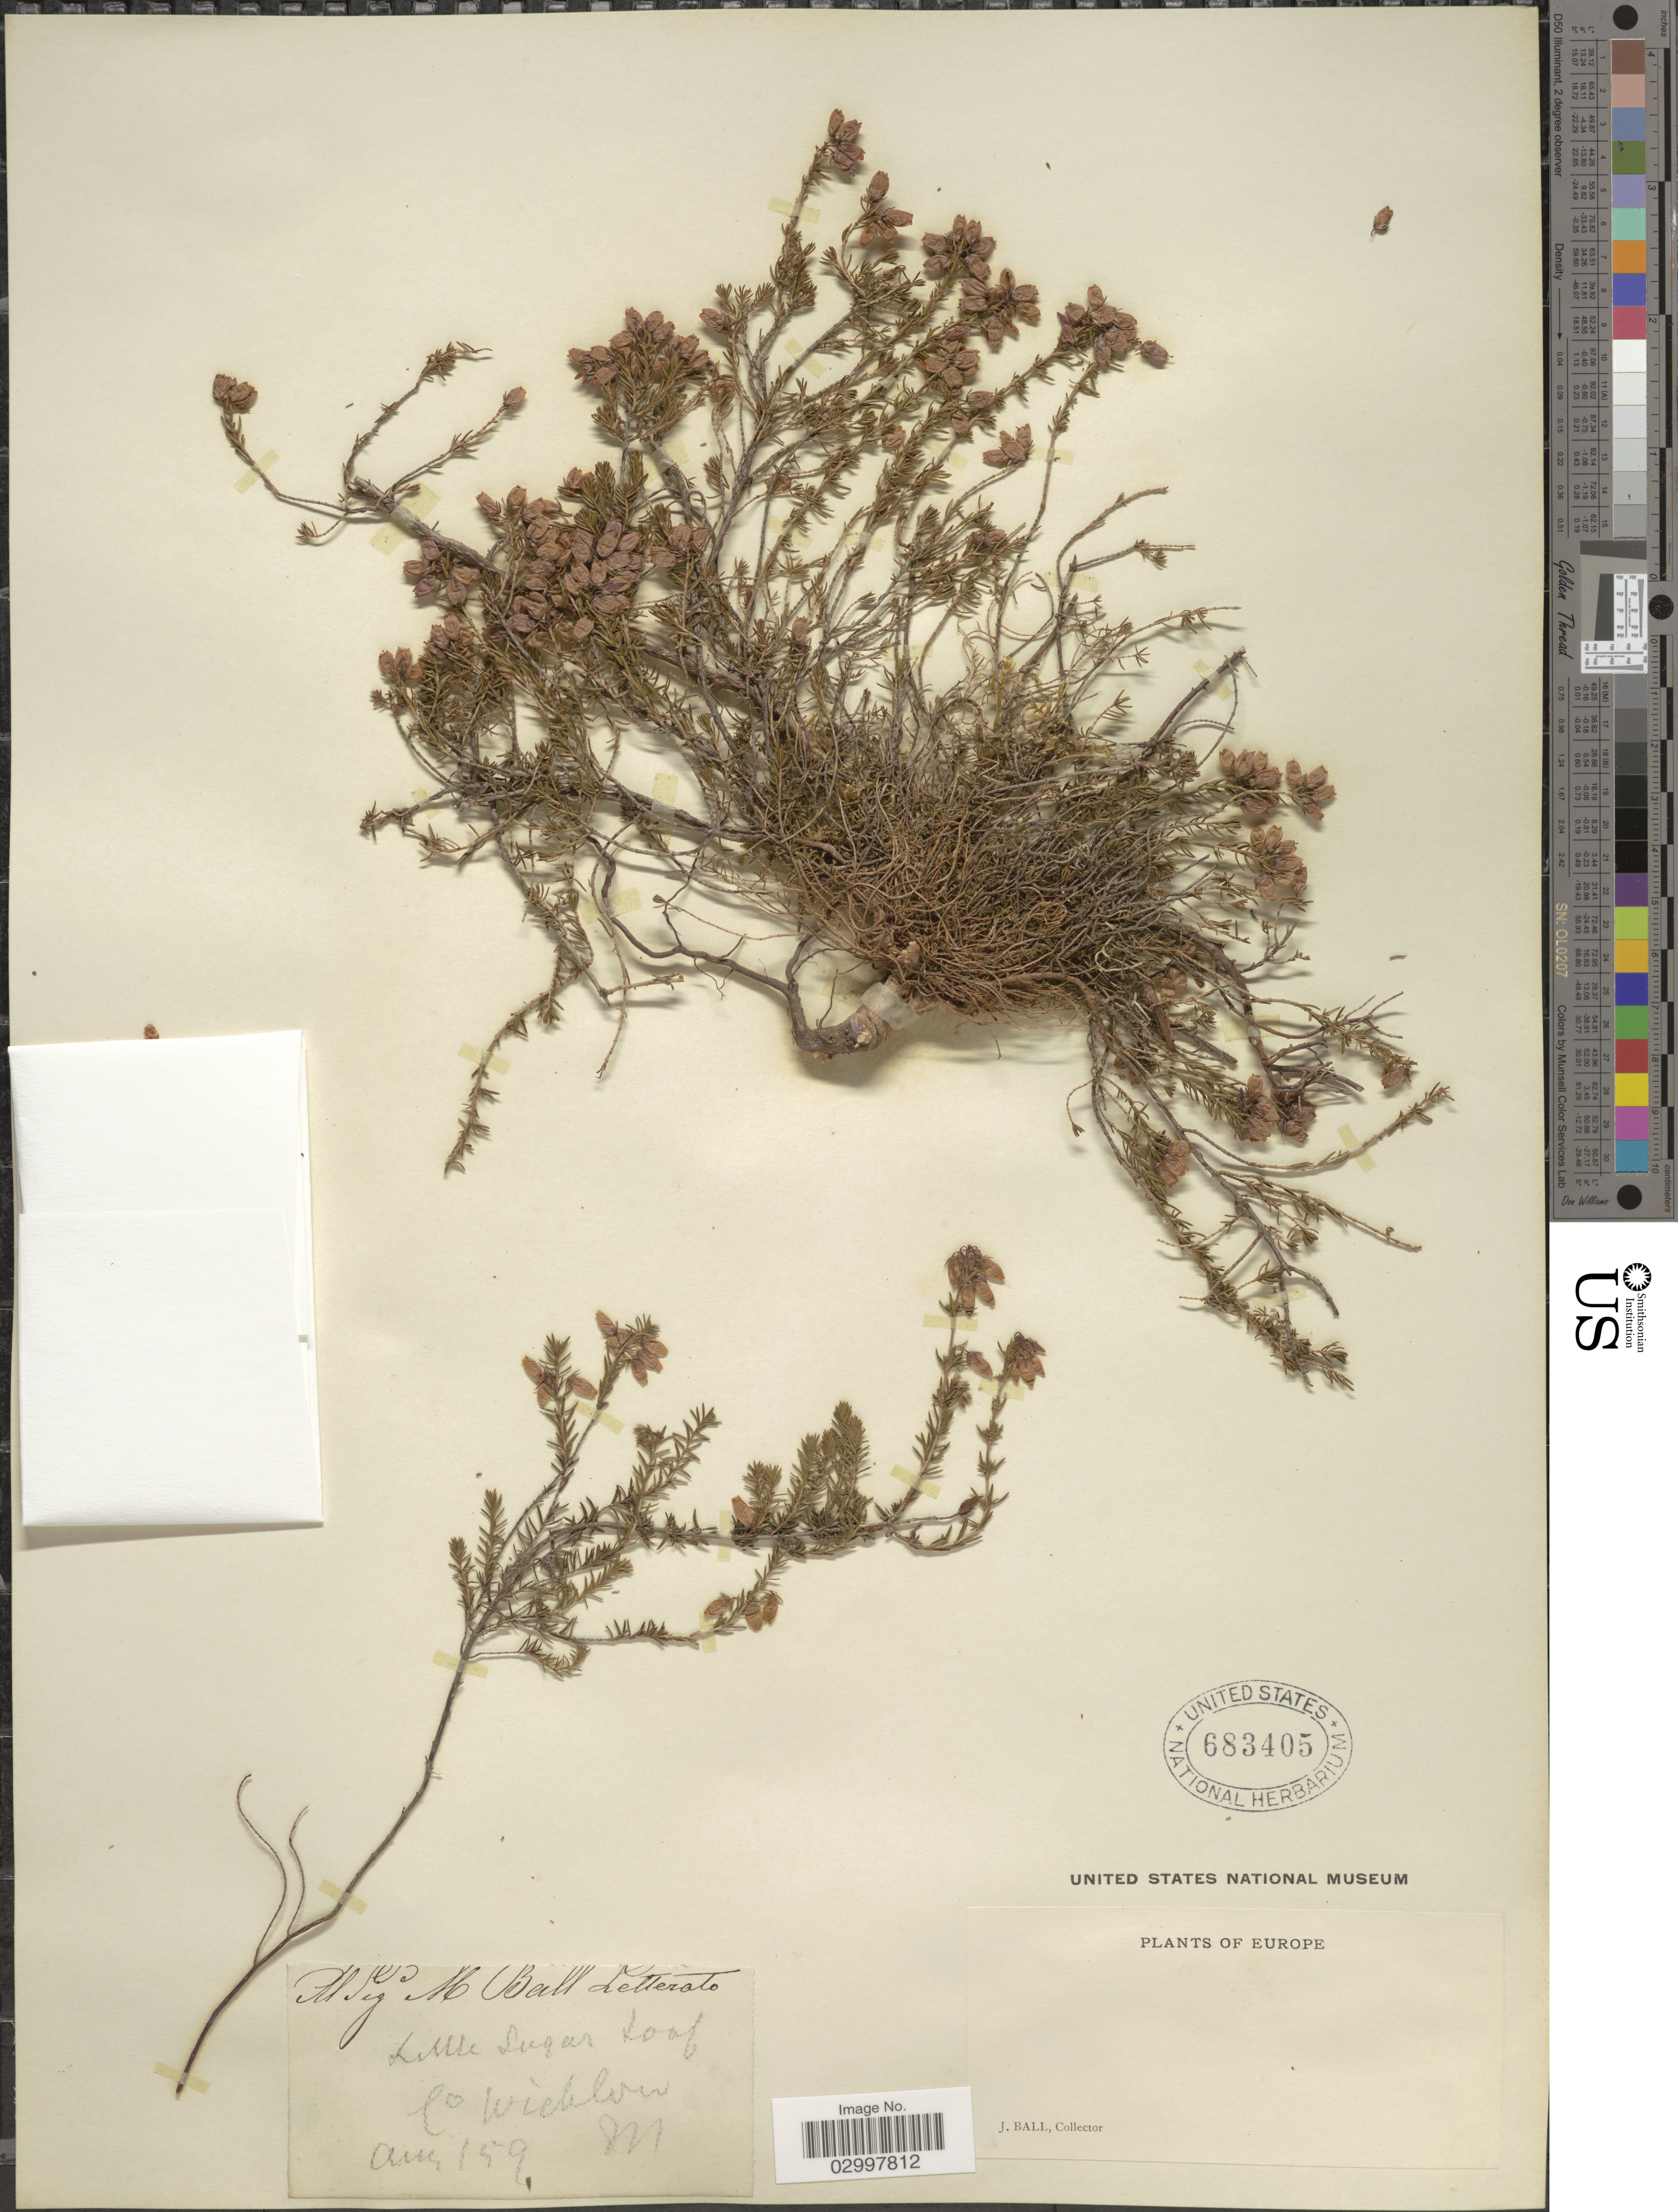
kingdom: Plantae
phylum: Tracheophyta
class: Magnoliopsida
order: Ericales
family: Ericaceae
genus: Erica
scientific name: Erica sp.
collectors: J. Ball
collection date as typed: Transcribed d/m/y: /8/59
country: Ireland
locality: Little Sugar Loaf. Co Wicklow. Europe.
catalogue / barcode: US 683405